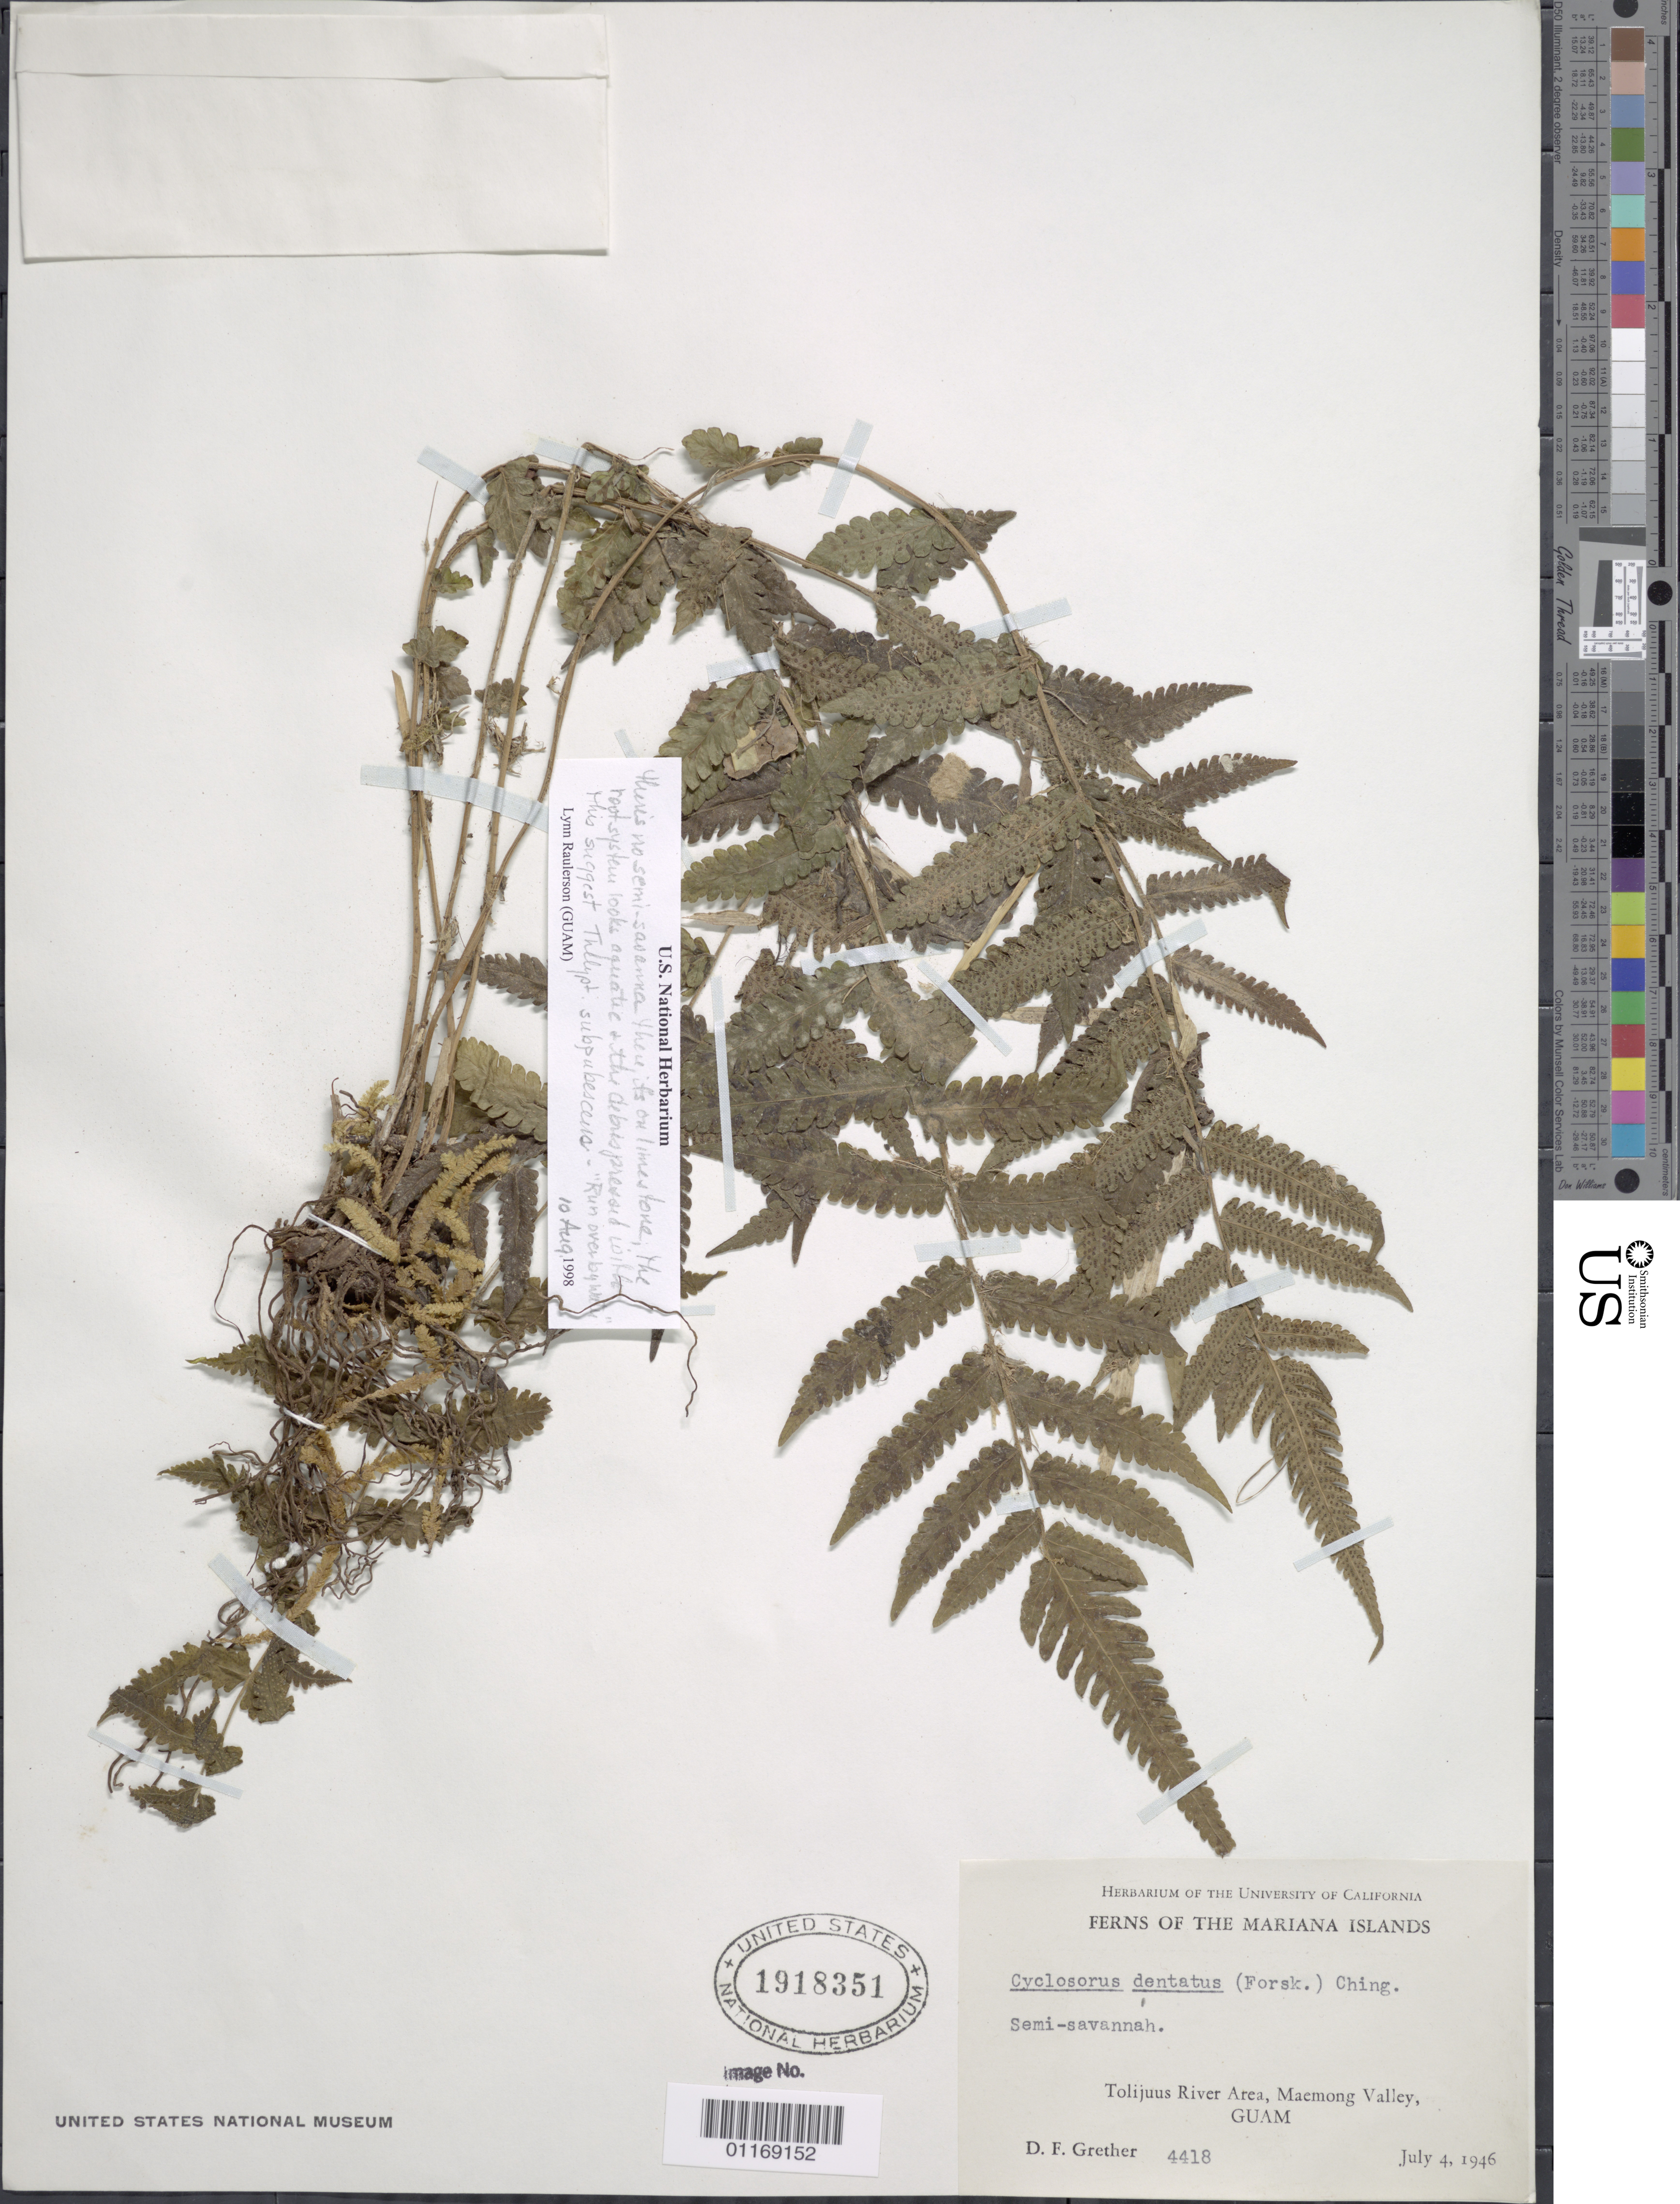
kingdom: Plantae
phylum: Tracheophyta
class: Polypodiopsida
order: Polypodiales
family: Thelypteridaceae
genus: Christella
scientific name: Christella dentata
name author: (Forssk.) Brownsey & Jermy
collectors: D. F. Grether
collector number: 4418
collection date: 1946-07-04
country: Guam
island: Guam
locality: Tolijuus River Area, Maemong Valley.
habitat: Semi Savannah (note on the sheet say there's no semi-savannah there it's on limestone).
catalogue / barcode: US 1918351